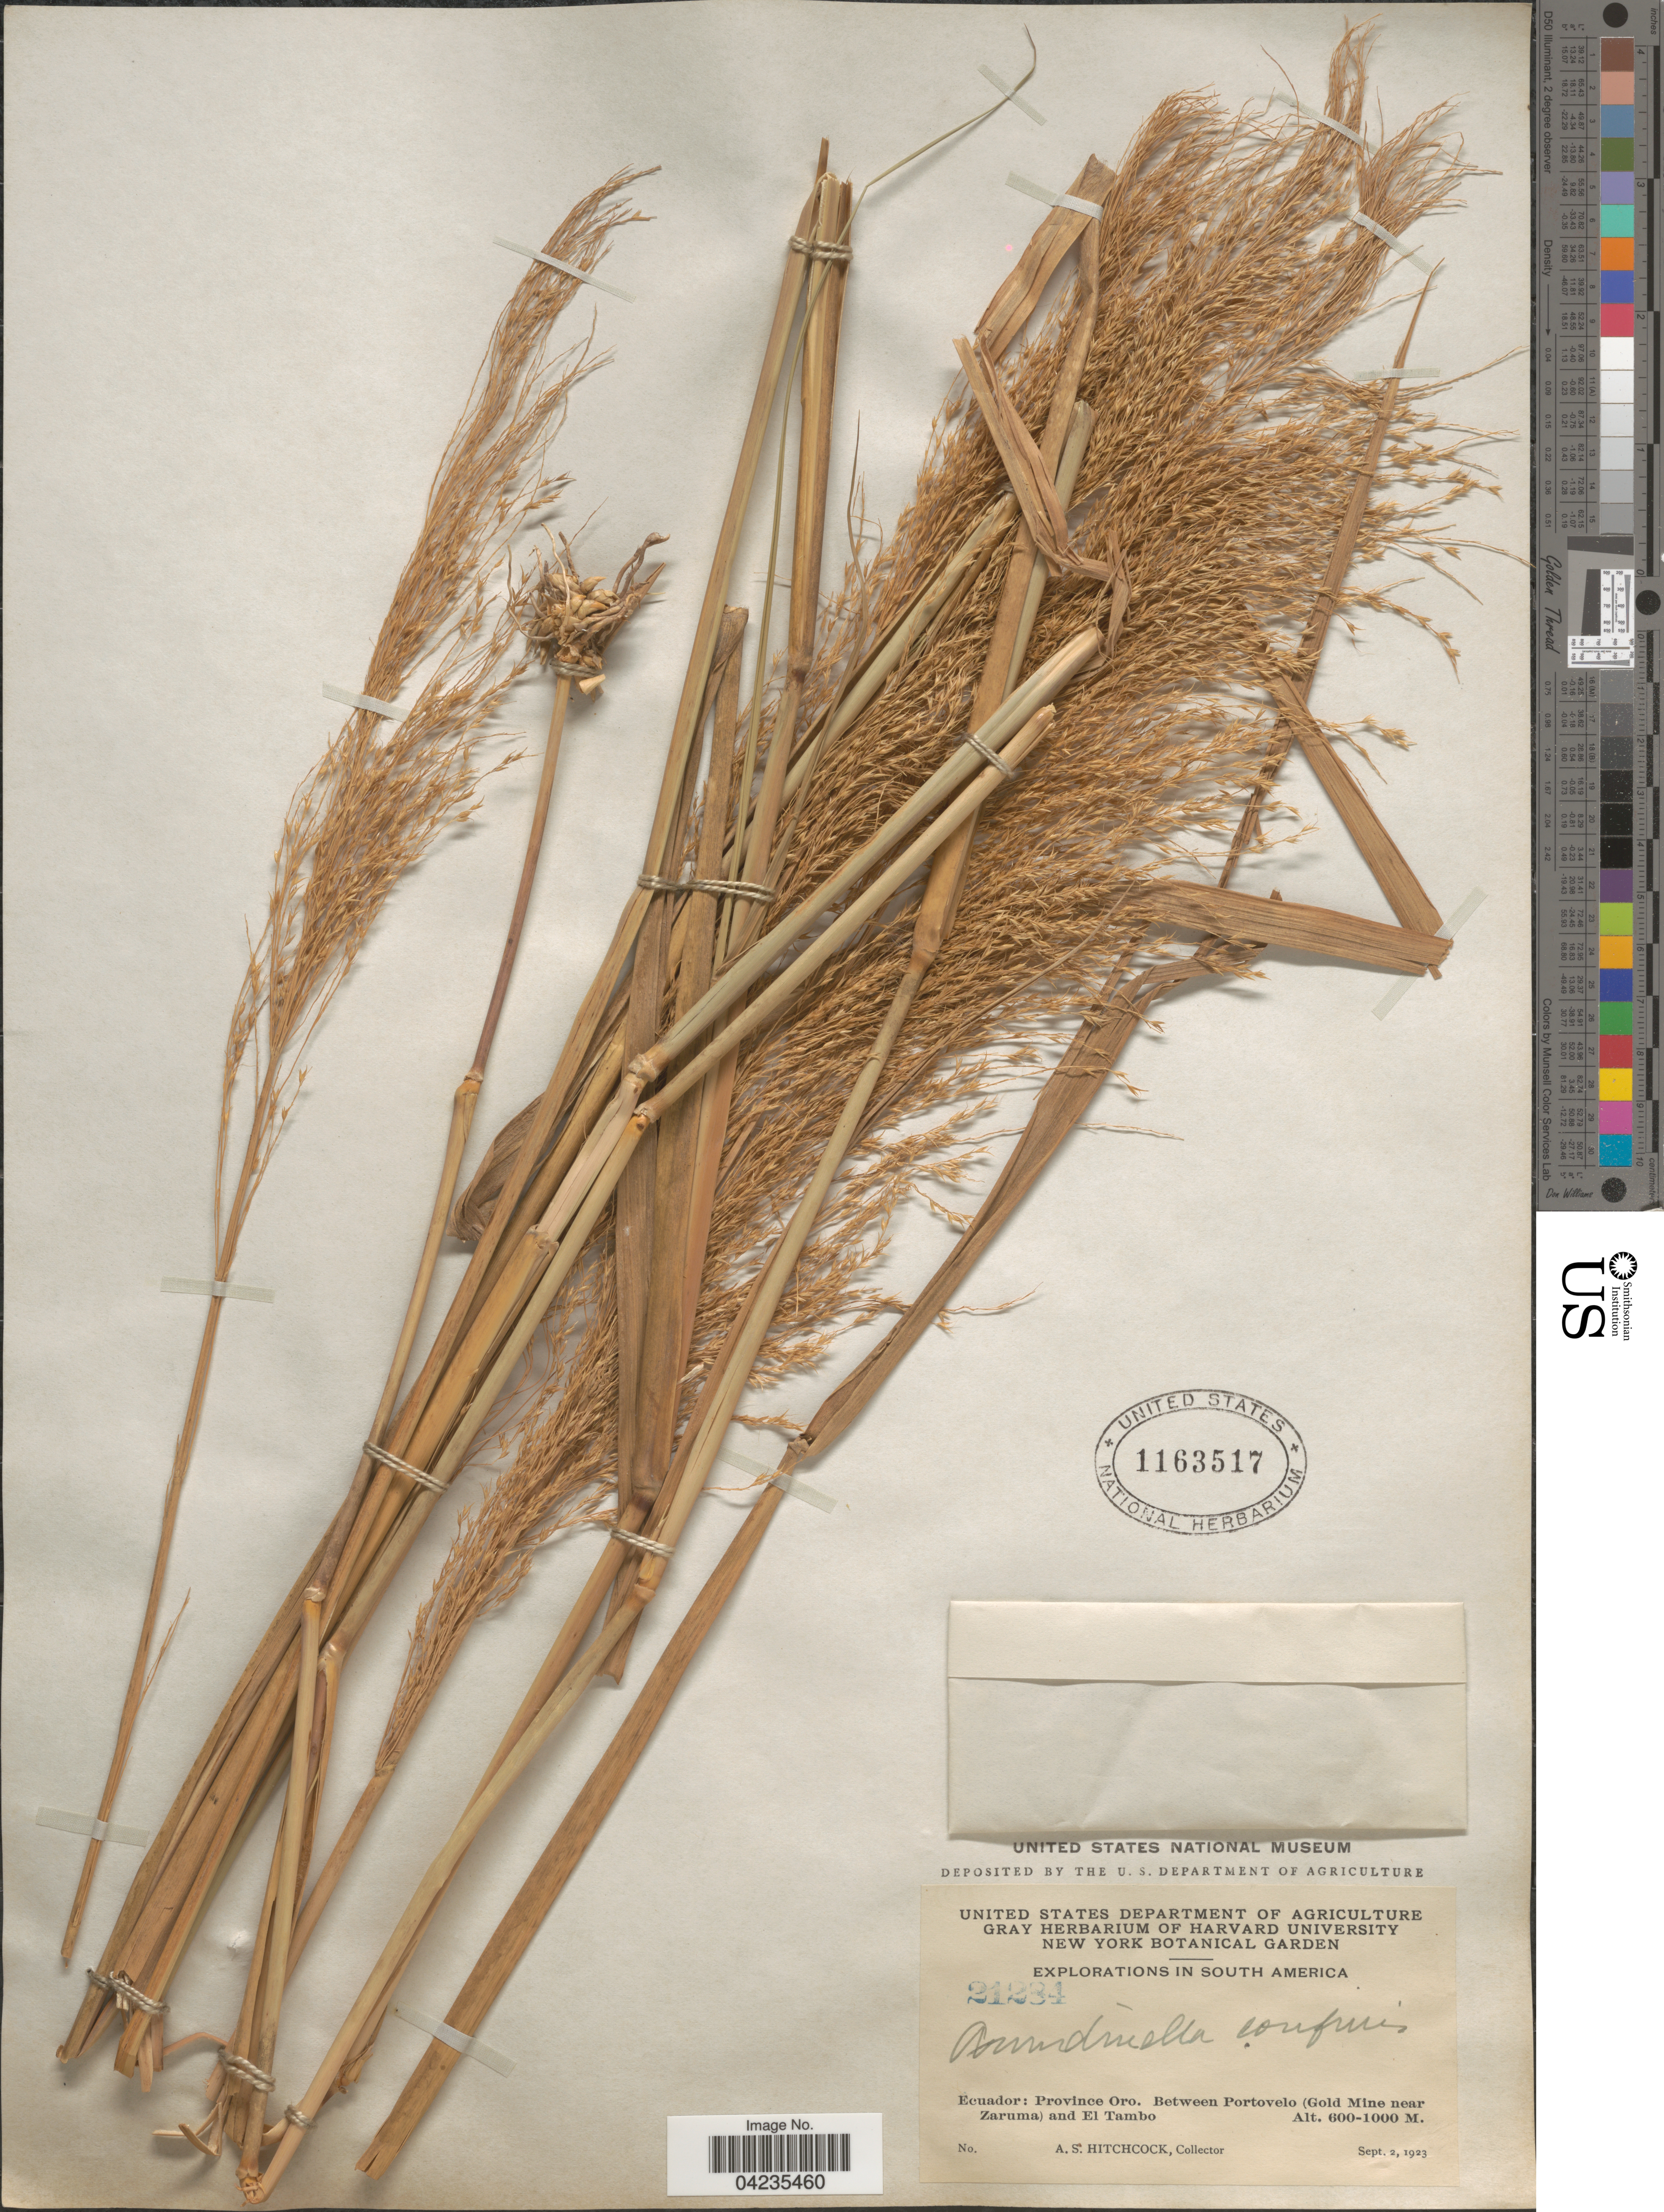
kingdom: Plantae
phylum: Tracheophyta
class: Liliopsida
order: Poales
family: Poaceae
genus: Arundinella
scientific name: Arundinella hispida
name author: (Humb. & Bonpl. ex Willd.) Kuntze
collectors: A. S. Hitchcock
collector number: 21234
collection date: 1923-09-02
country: Ecuador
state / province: El Oro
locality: Explorations in South America. Between Portovelo (Gold Mine near Zaruma) and El Tambo.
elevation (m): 600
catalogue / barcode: US 1163517